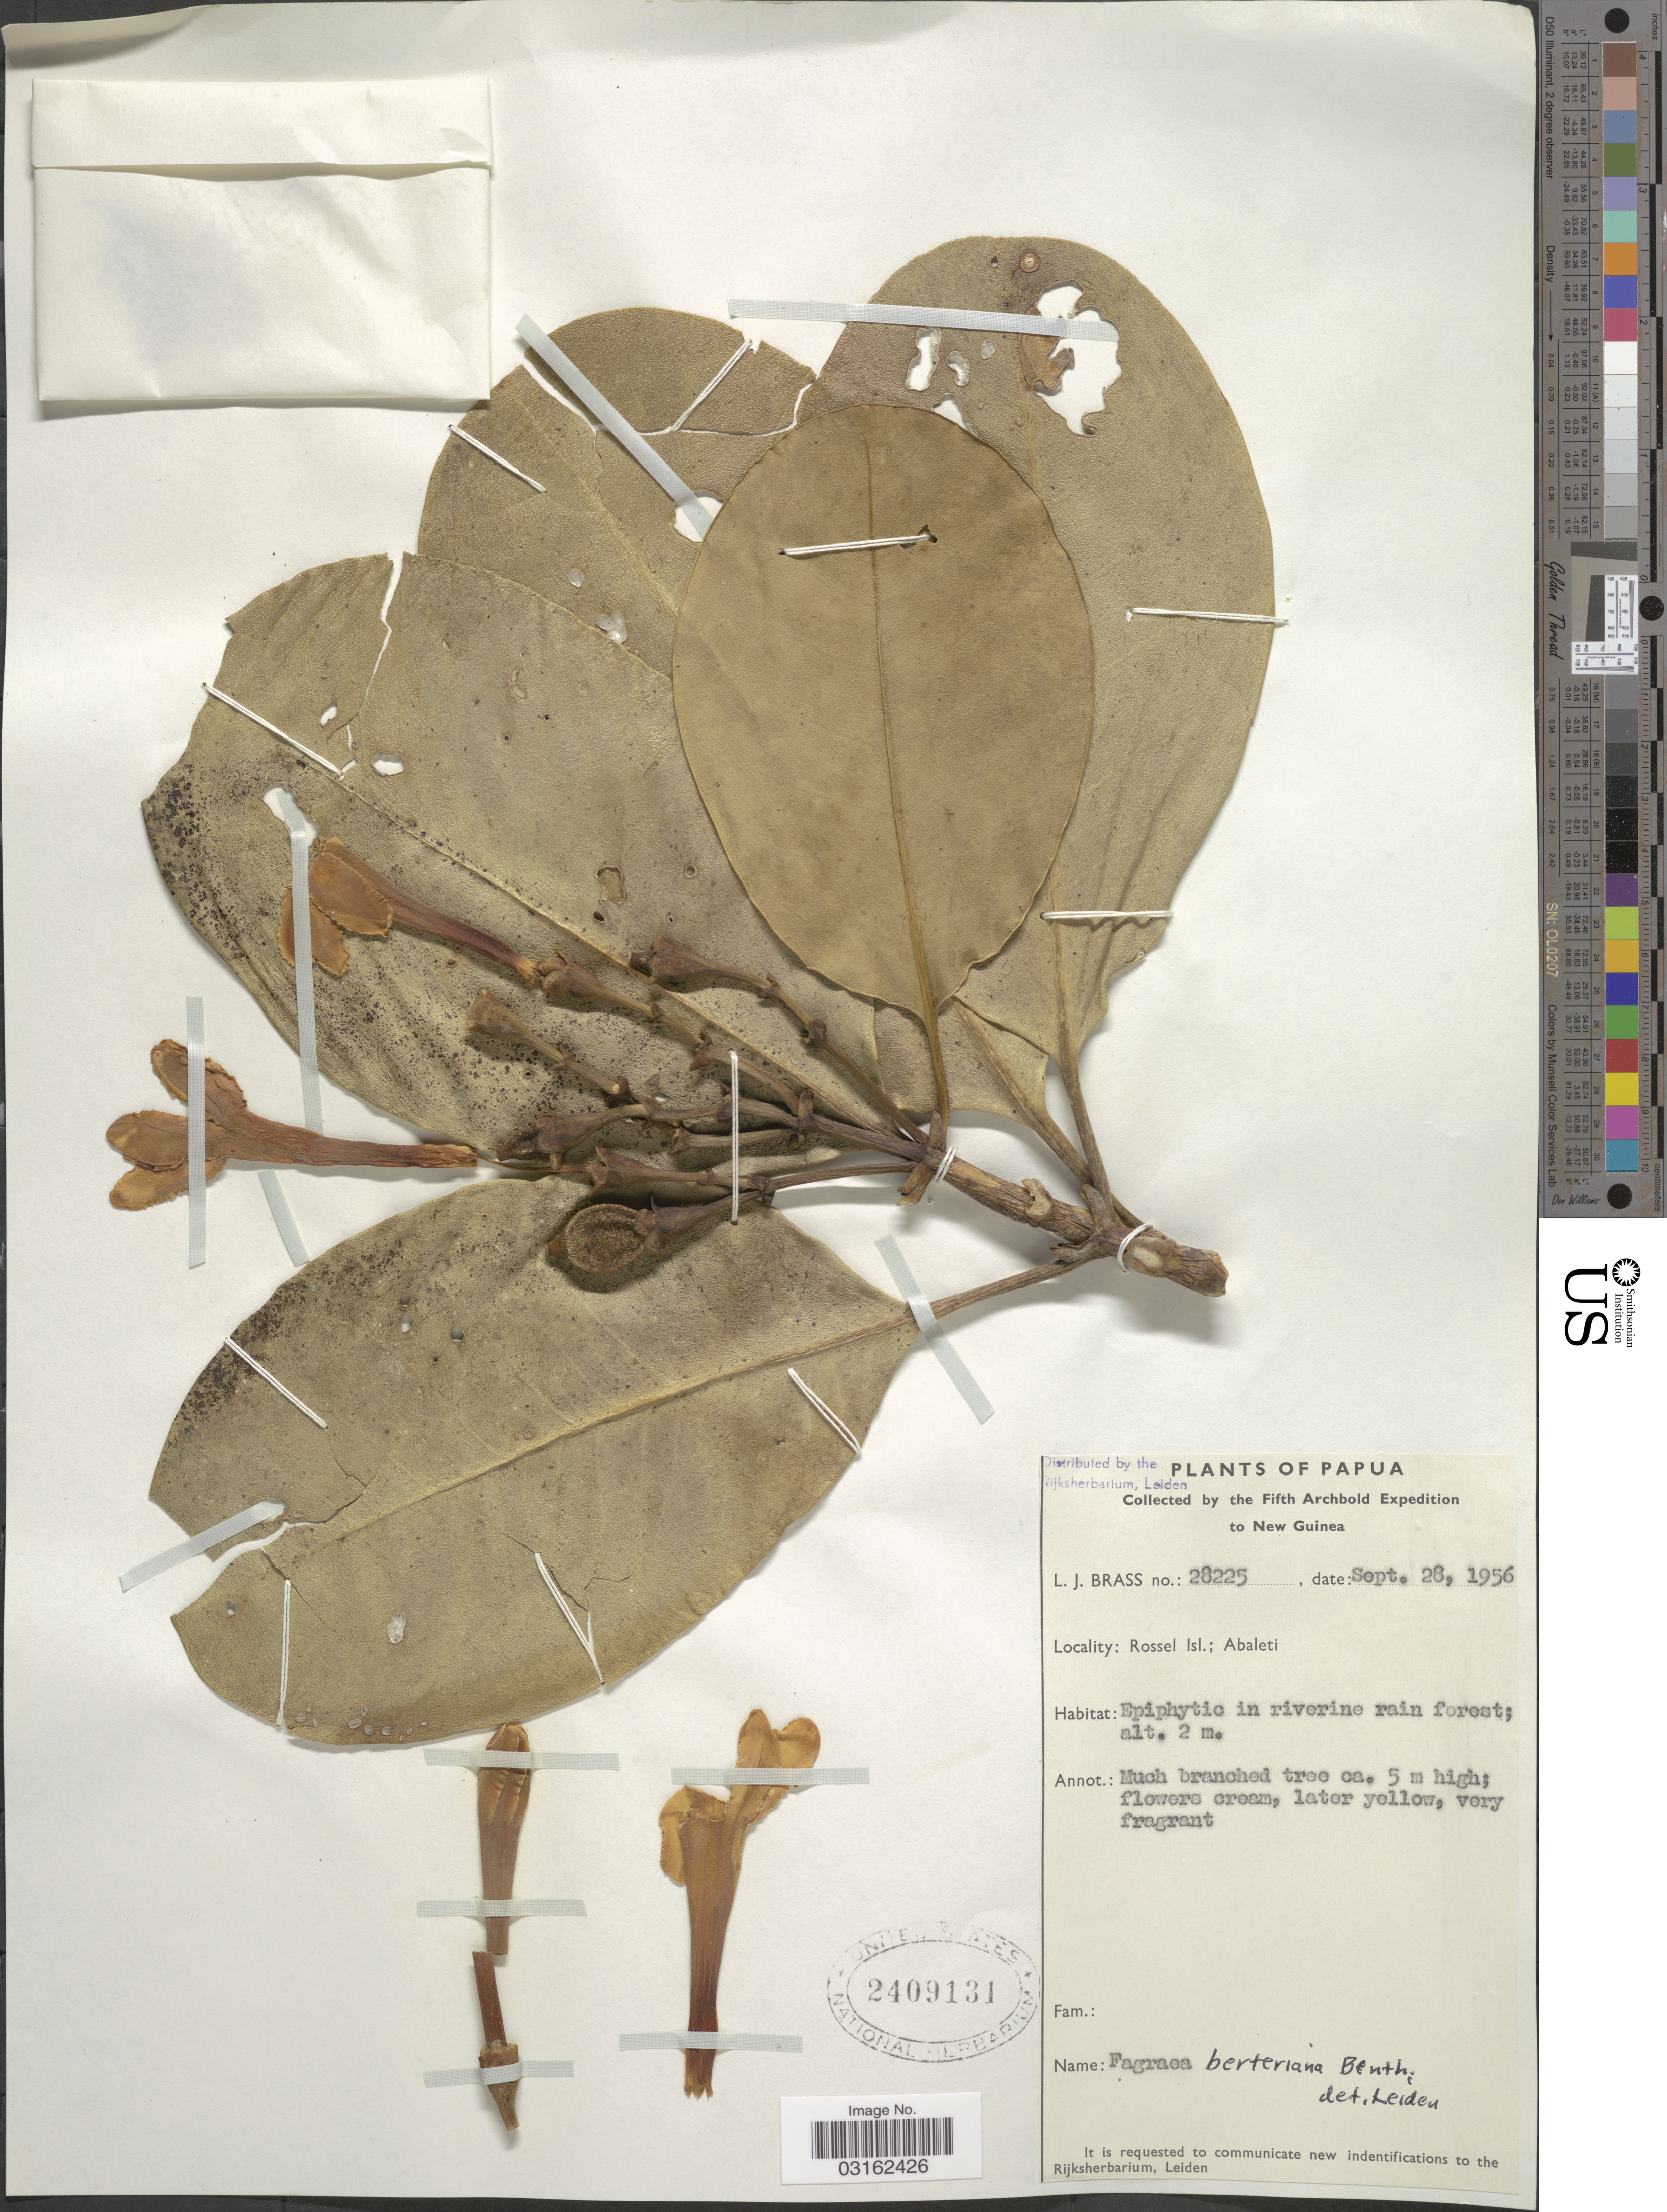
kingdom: Plantae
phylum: Tracheophyta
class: Magnoliopsida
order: Gentianales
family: Gentianaceae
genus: Fagraea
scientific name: Fagraea berteroana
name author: A. Gray ex Benth.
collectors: L. J. Brass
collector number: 28225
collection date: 1956-09-28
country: Papua New Guinea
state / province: Milne Bay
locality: New Guinea, Rossel Isl.; Abaleti.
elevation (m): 2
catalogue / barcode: US 2409131